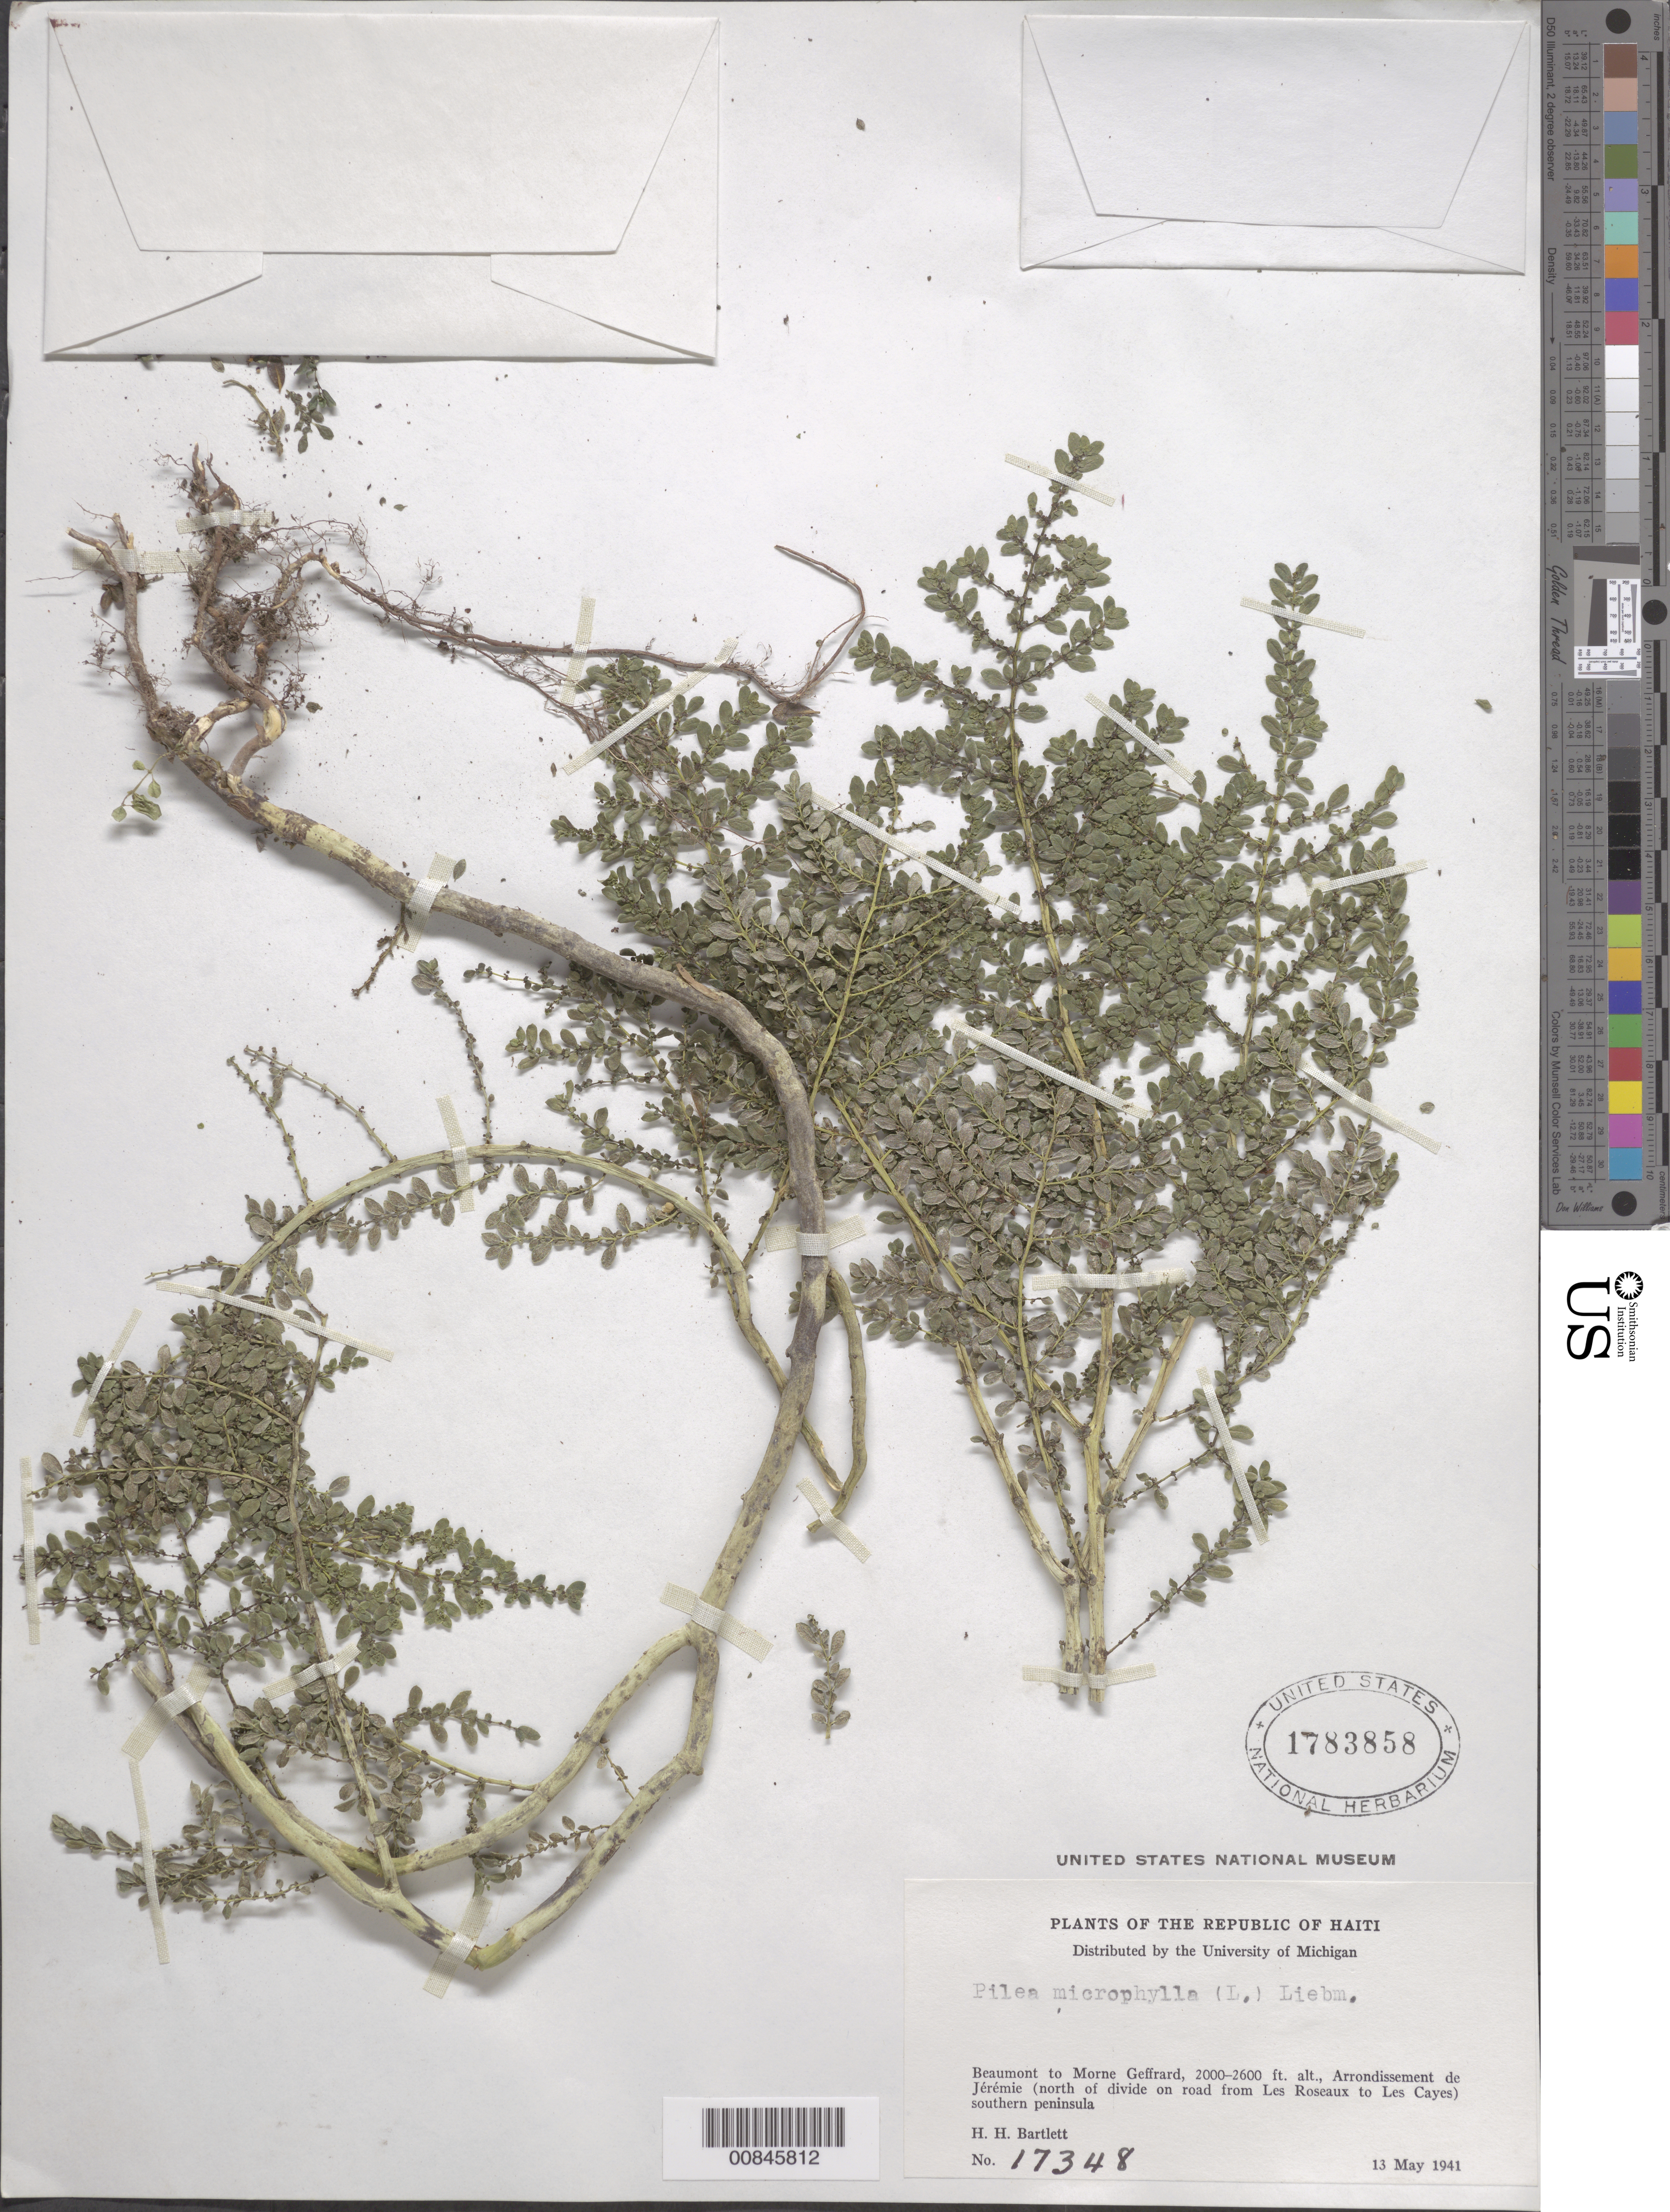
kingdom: Plantae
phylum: Tracheophyta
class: Magnoliopsida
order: Rosales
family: Urticaceae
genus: Pilea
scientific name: Pilea microphylla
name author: (L.) Liebm.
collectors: H. H. Bartlett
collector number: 17348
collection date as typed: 13 May 1941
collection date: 1941-05-13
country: Haiti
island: Hispaniola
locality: Beaumont to Morne Geffrard. Arrondissement de Jérémie (north of divide on road from Les Roseaux to Les Cayes) southern peninsula.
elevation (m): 610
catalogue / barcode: US 1783858